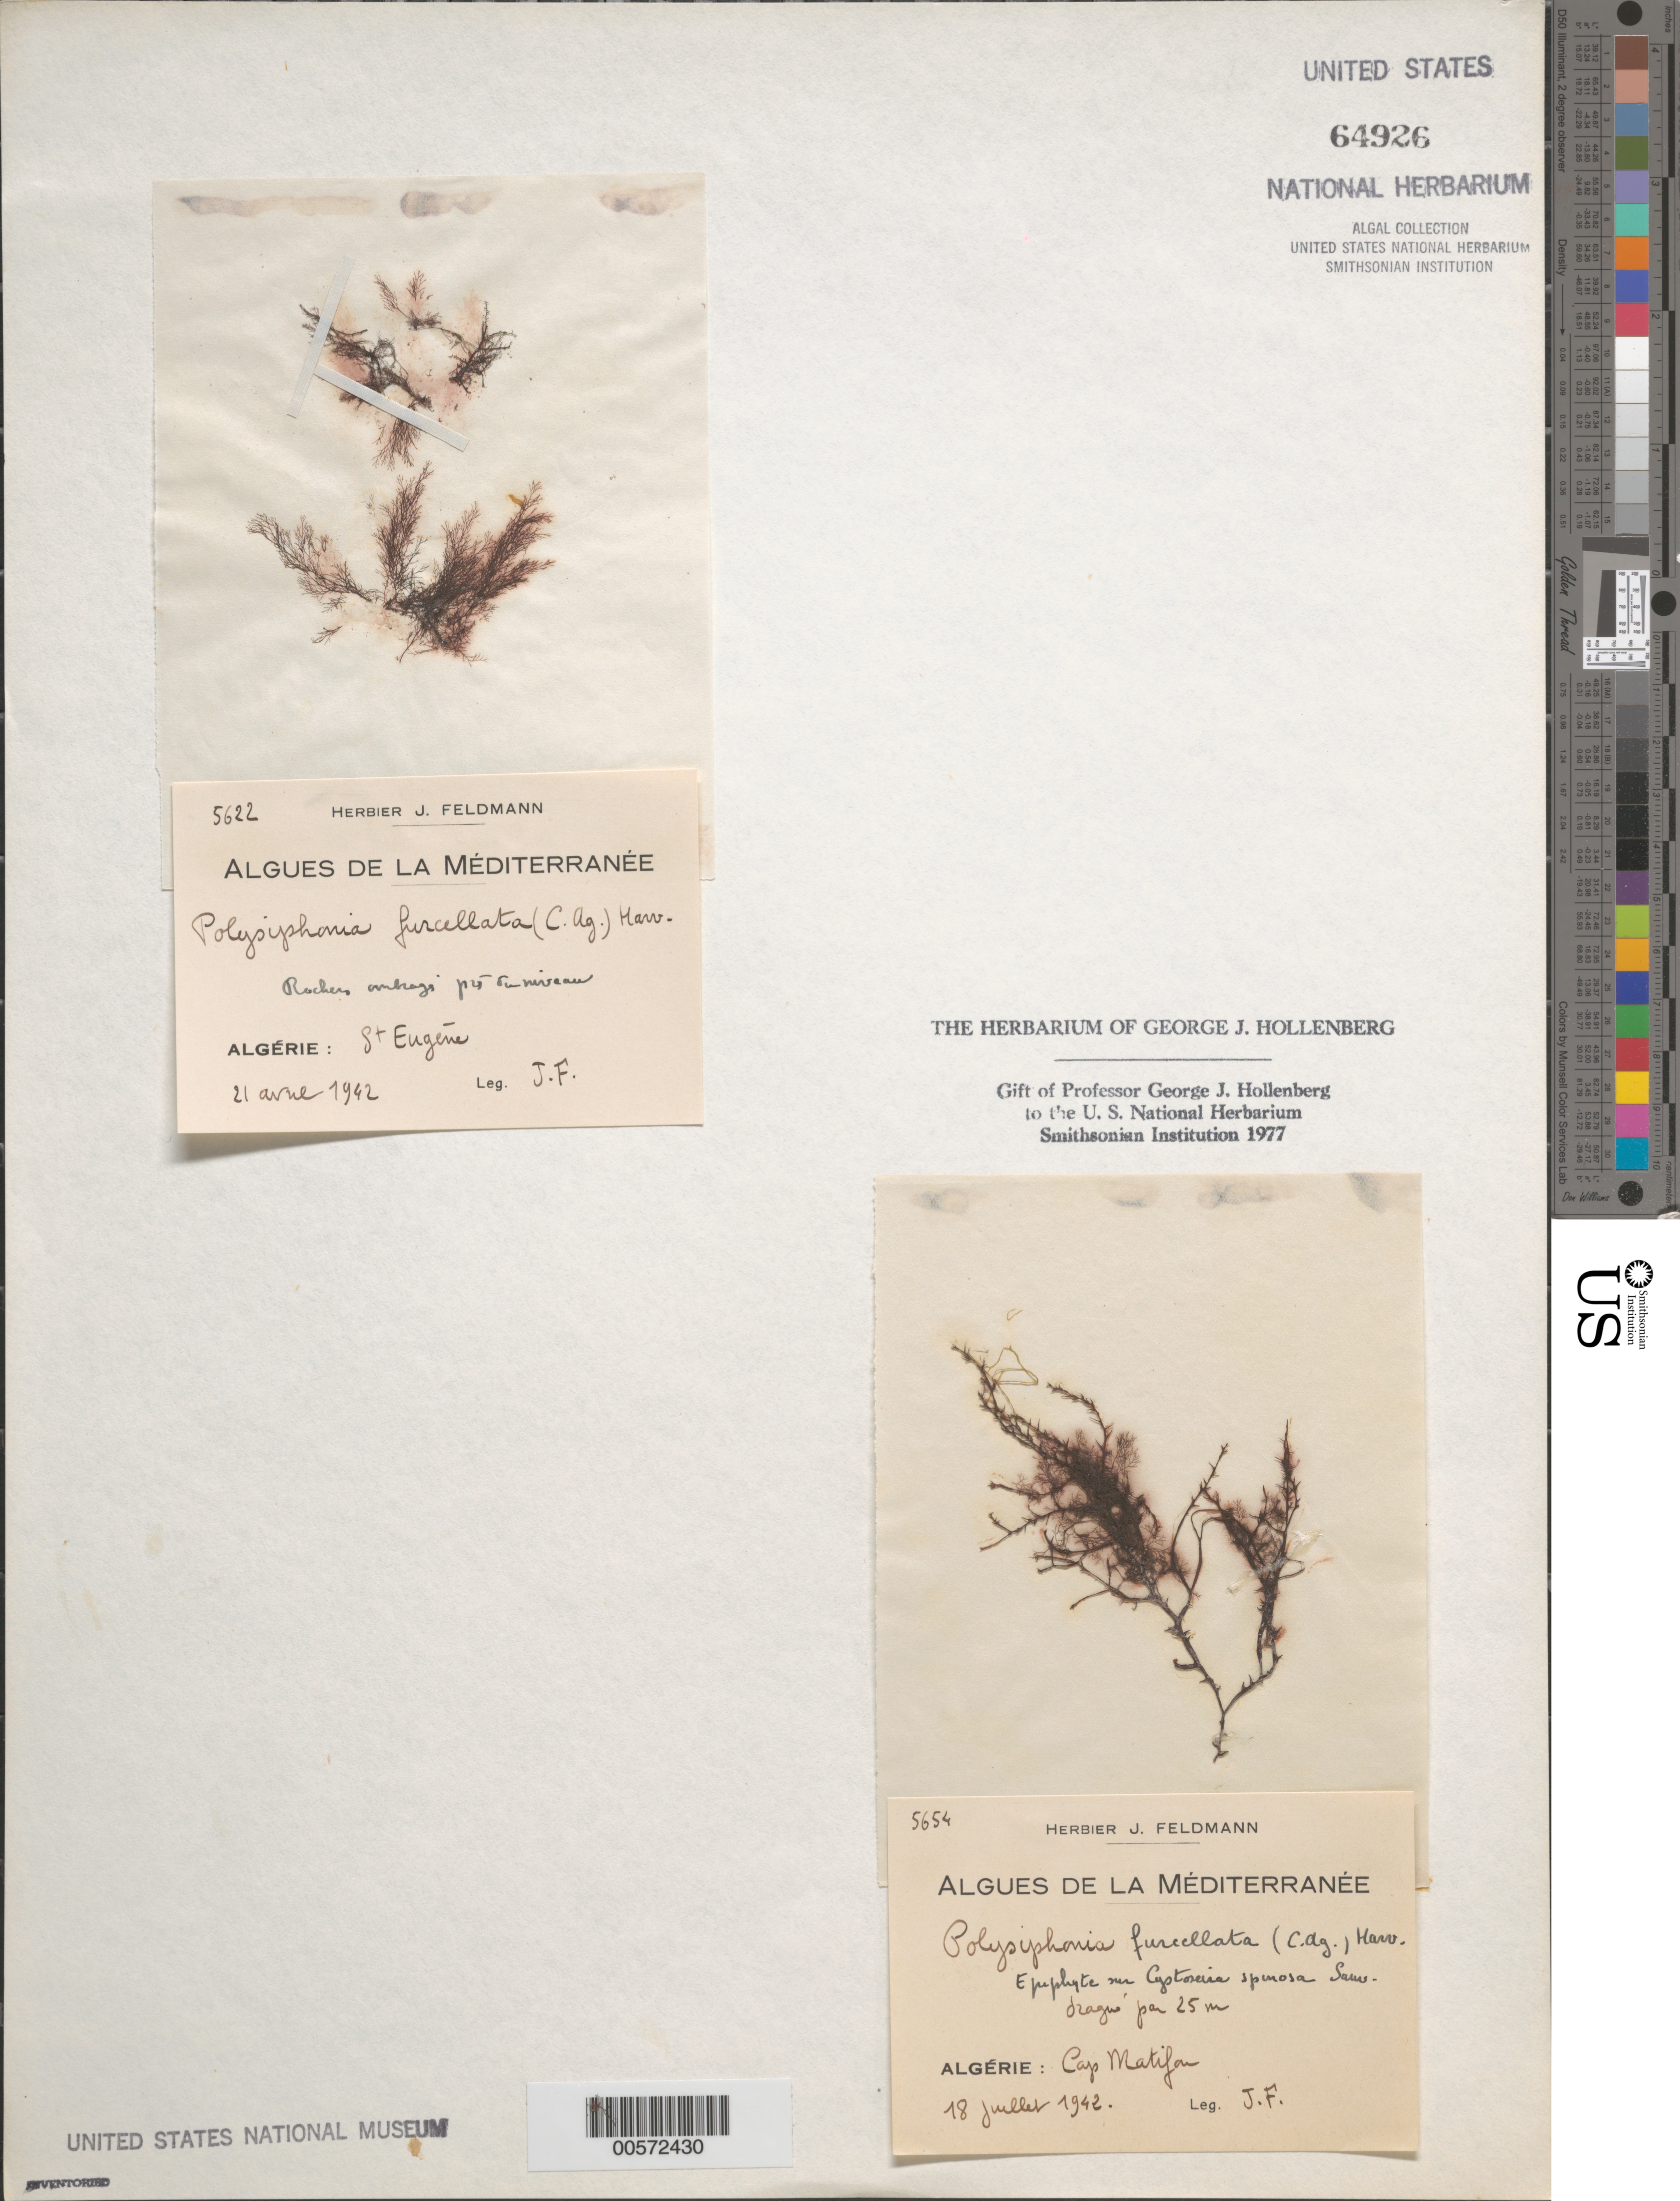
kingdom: Plantae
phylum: Rhodophyta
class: Florideophyceae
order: Ceramiales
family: Rhodomelaceae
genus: Polysiphonia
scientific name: Polysiphonia furcellata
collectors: J. Feldmann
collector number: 5622 & 5654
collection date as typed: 21 Apr 1942 AND 18 Jul 1942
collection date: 1942-04-21,1942-07-18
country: Algeria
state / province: Alger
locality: St. Eugene and Cap Matifou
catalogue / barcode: US 64926